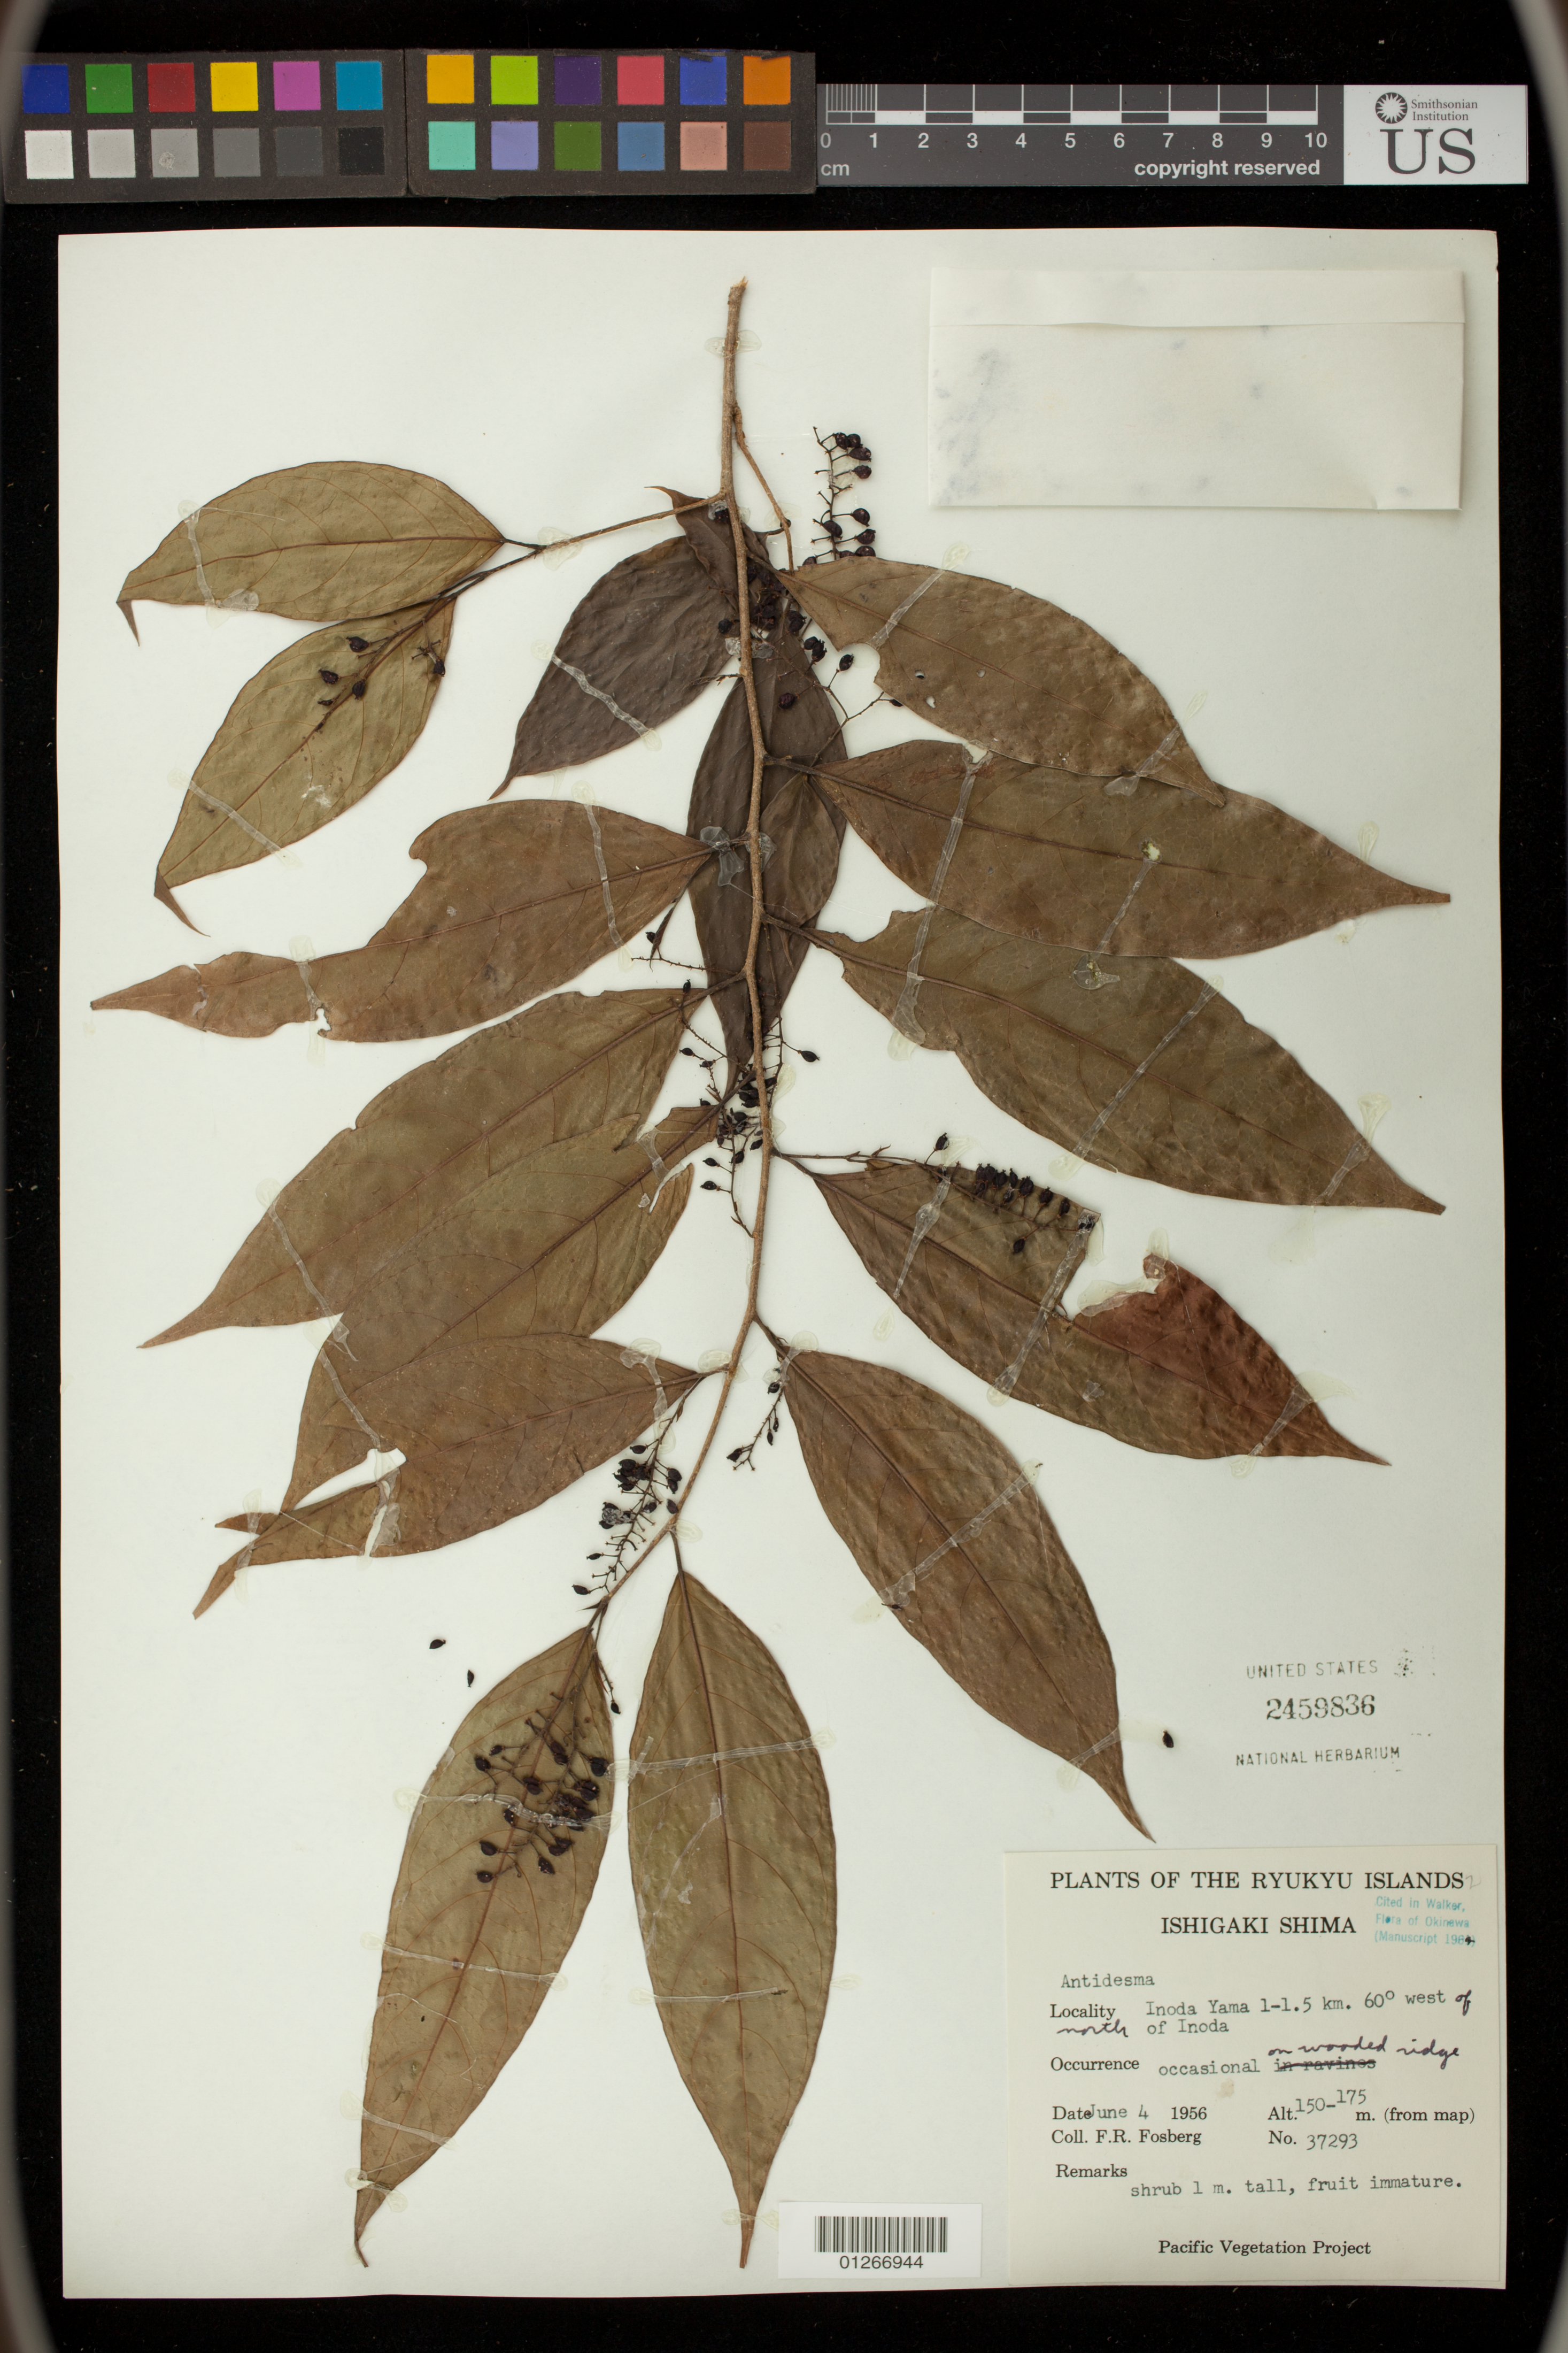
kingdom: Plantae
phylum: Tracheophyta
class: Magnoliopsida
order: Malpighiales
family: Phyllanthaceae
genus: Antidesma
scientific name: Antidesma japonicum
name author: Siebert & Zucc.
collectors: F. R. Fosberg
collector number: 37293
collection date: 1956-06-04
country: Japan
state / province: Okinawa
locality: Ishigaki Shima, Inoda Yama 1-1.5 km. 60 degrees west ^[[of north]] of Inoda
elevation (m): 150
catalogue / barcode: US 2459836